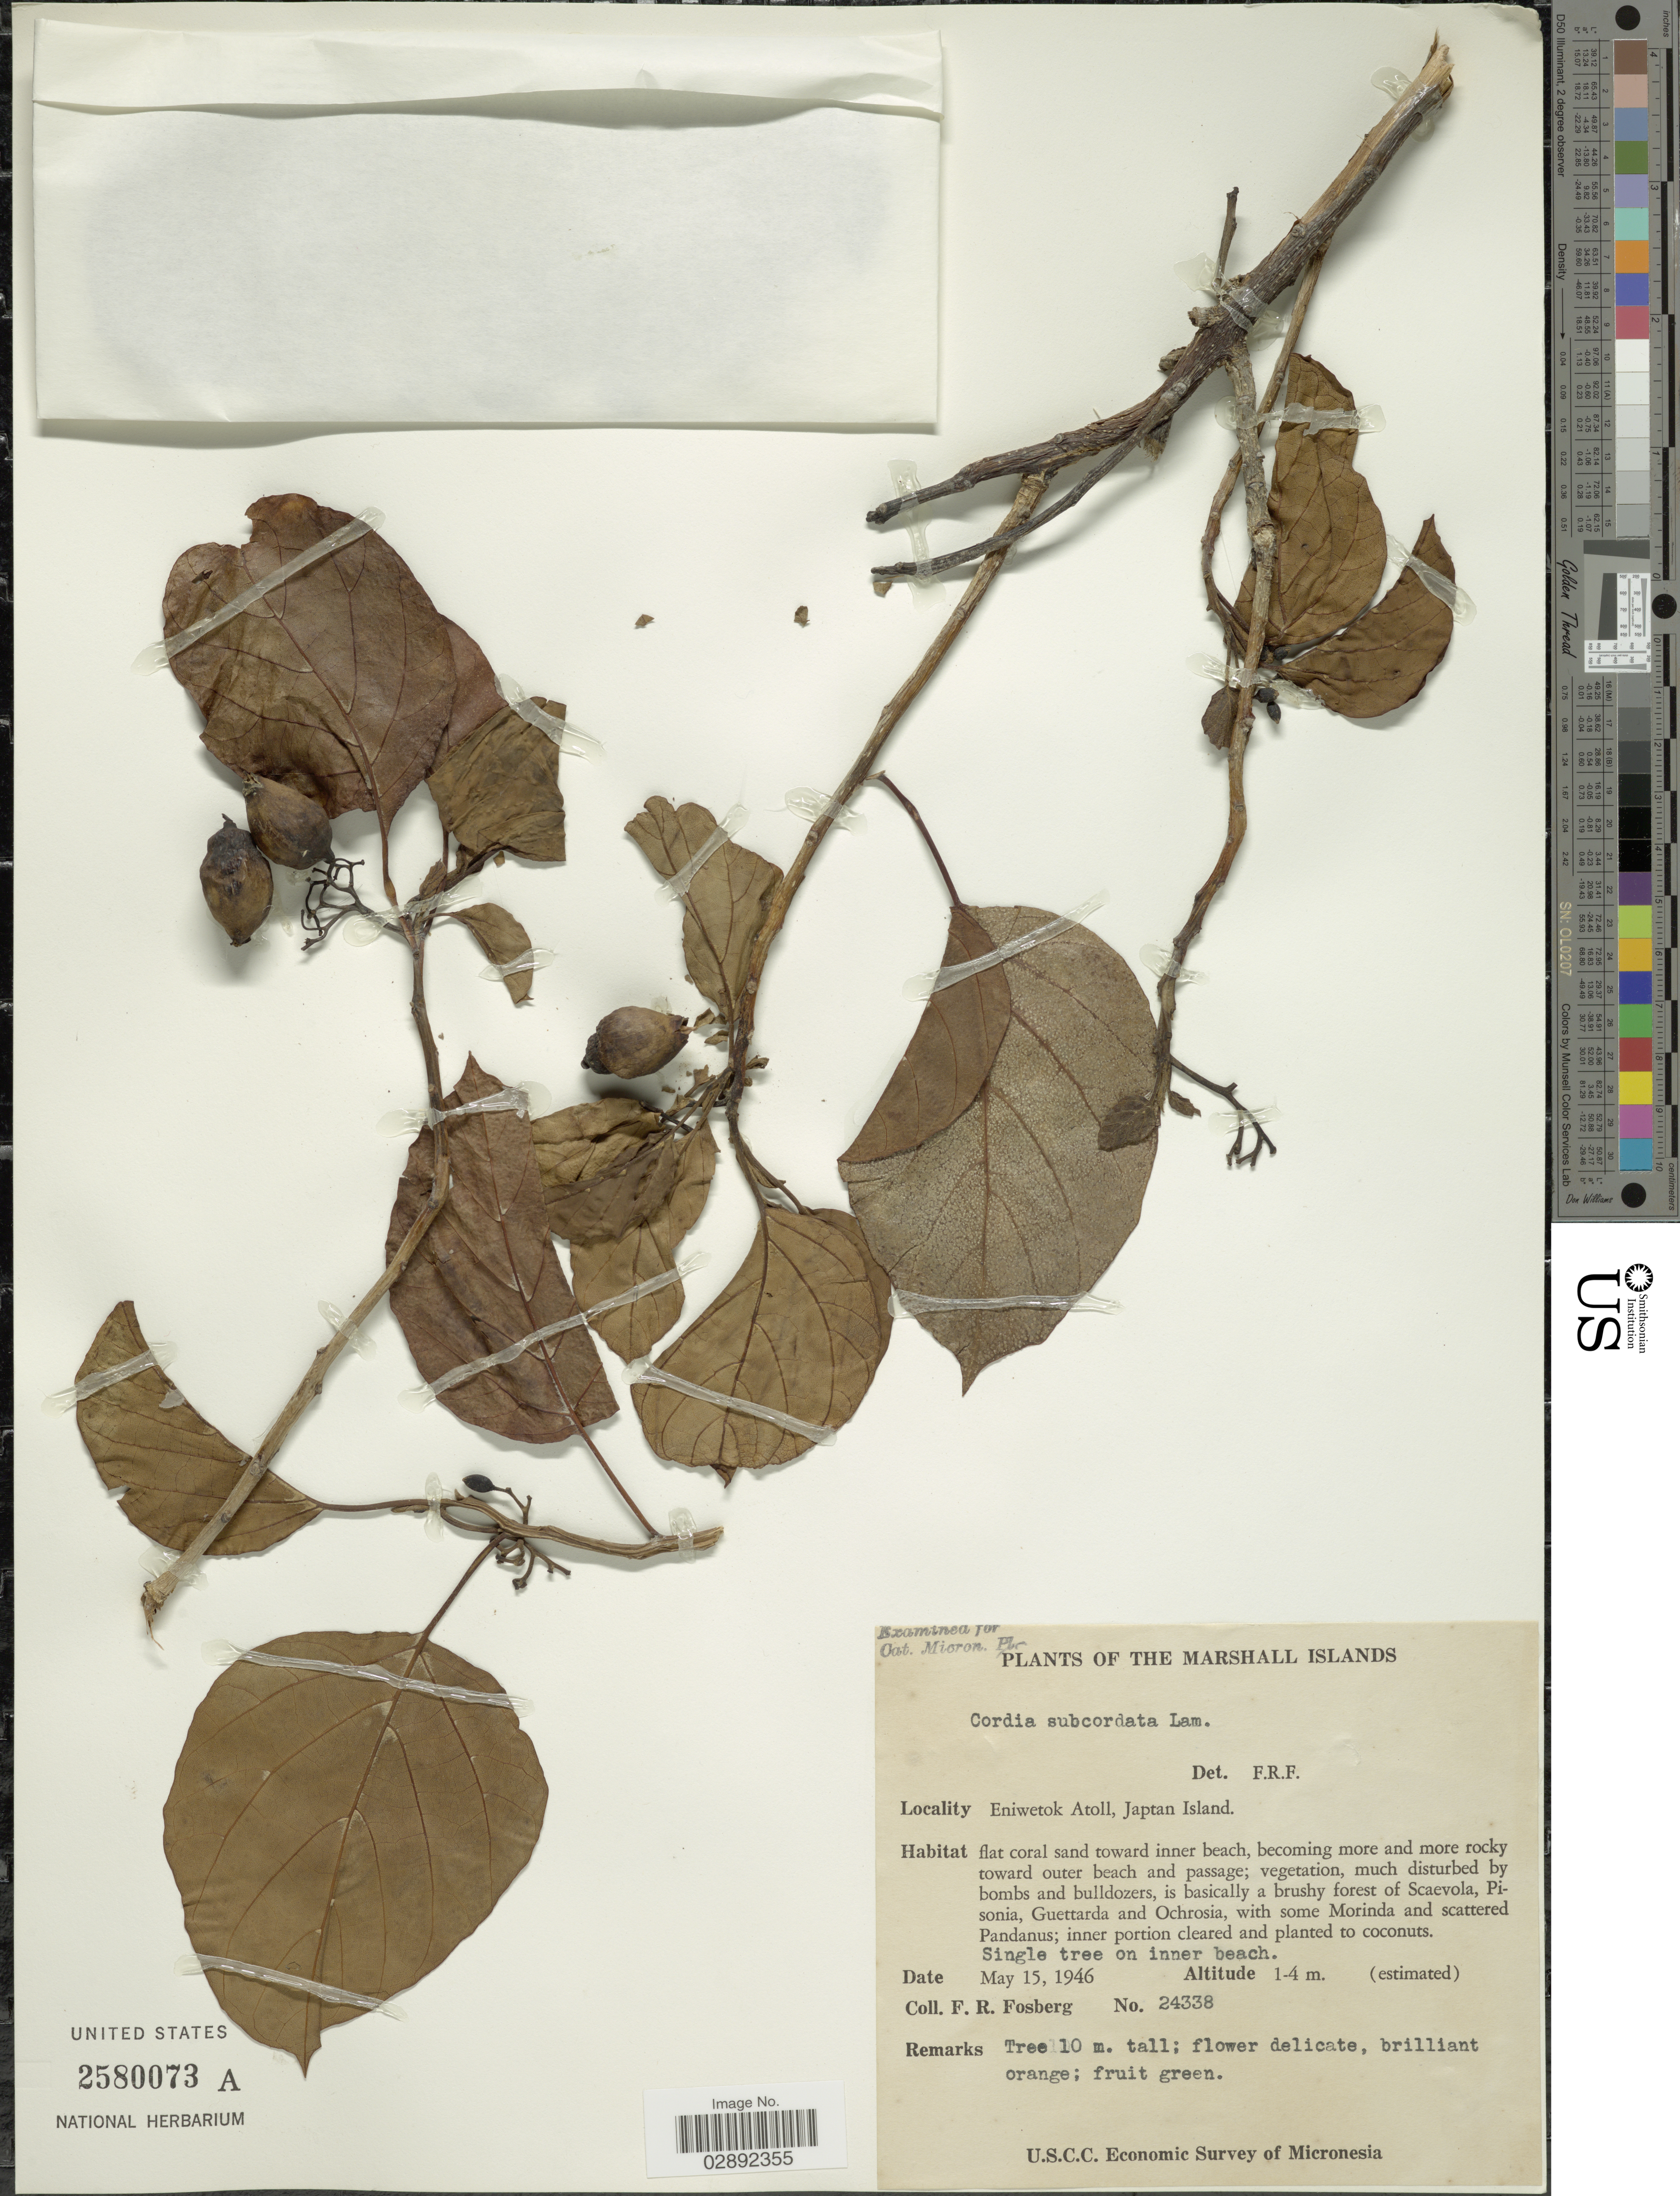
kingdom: Plantae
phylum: Tracheophyta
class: Magnoliopsida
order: Boraginales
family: Cordiaceae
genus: Cordia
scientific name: Cordia subcordata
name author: Lam.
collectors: F. R. Fosberg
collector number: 24338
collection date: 1946-05-15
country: Marshall Islands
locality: Eniwetok Atoll, Japtan Island.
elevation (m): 1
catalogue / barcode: US 2580073A